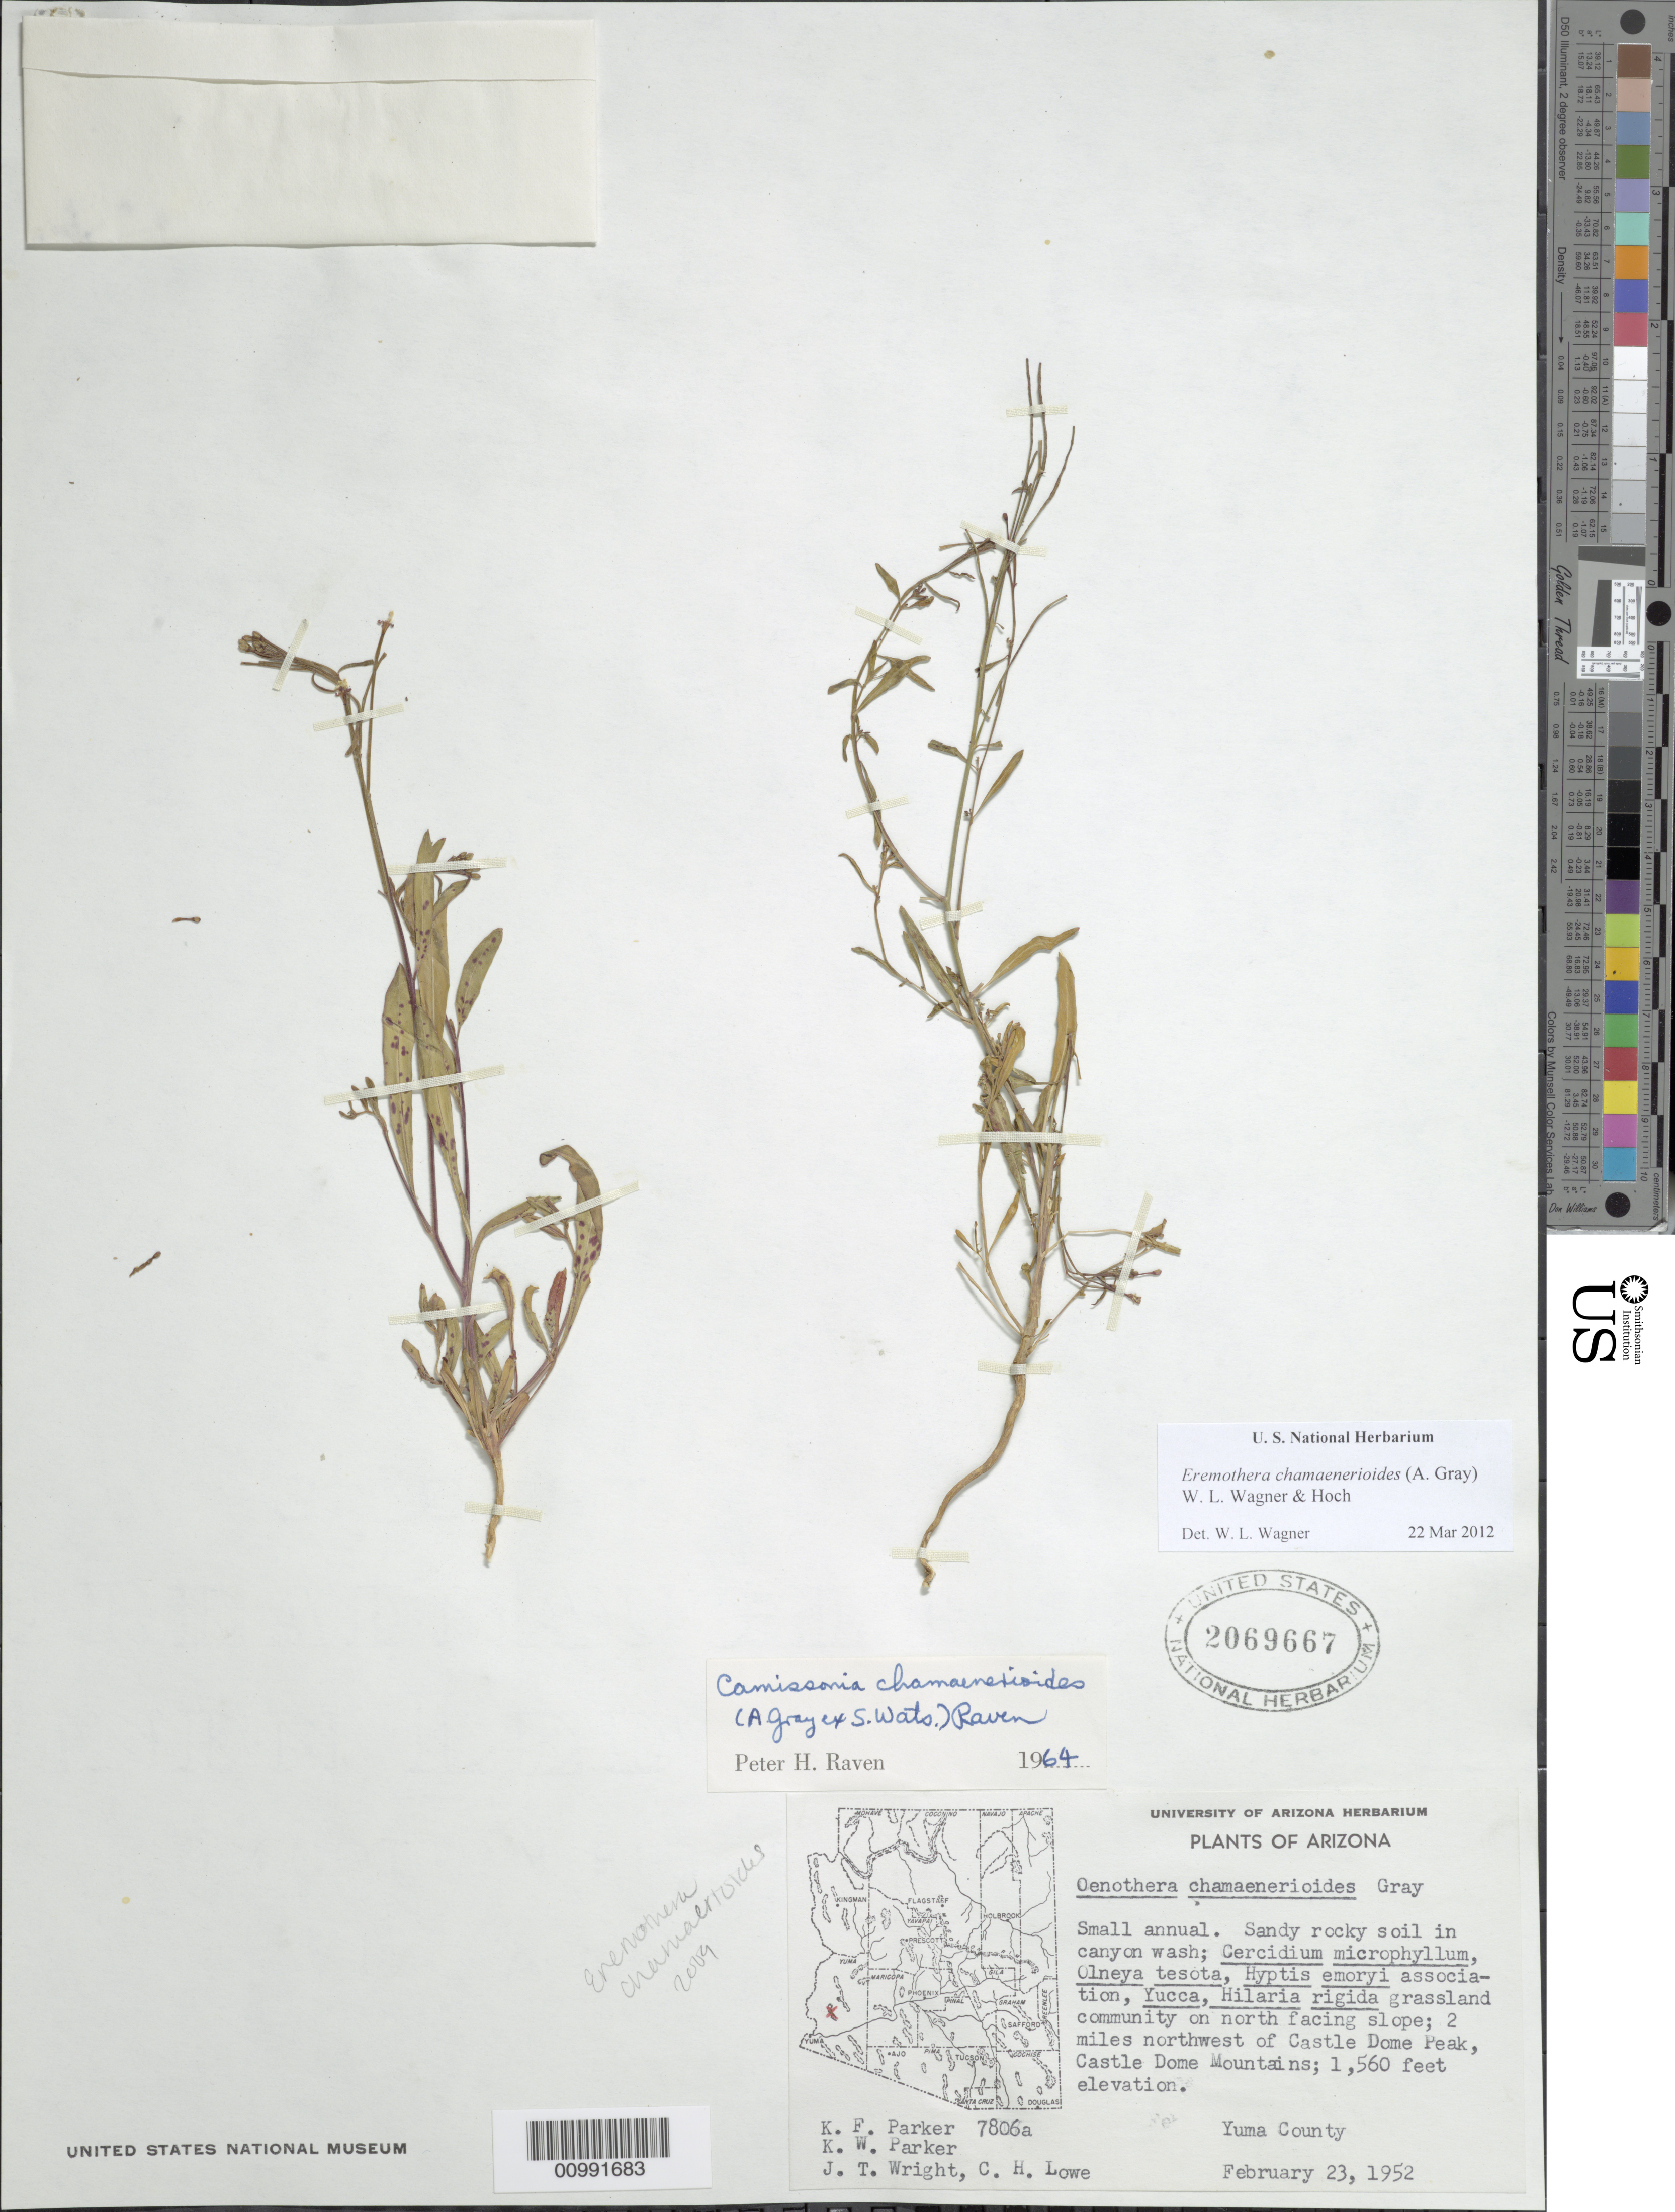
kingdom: Plantae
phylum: Tracheophyta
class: Magnoliopsida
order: Myrtales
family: Onagraceae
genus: Eremothera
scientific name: Eremothera chamaenerioides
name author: (A. Gray) W.L. Wagner & Hoch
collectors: K. F. Parker, K. Parker, J. T. Wright & -- Lowe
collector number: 7806A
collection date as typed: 23 Feb 1953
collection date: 1953-02-23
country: United States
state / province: Arizona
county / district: Yuma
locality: Sandy, rocky soil in canyon wash. Grassland community on north facing slope; 2 miles northwest of Castle Dome Peak, Castle Dome Mountains.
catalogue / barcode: US 2069667